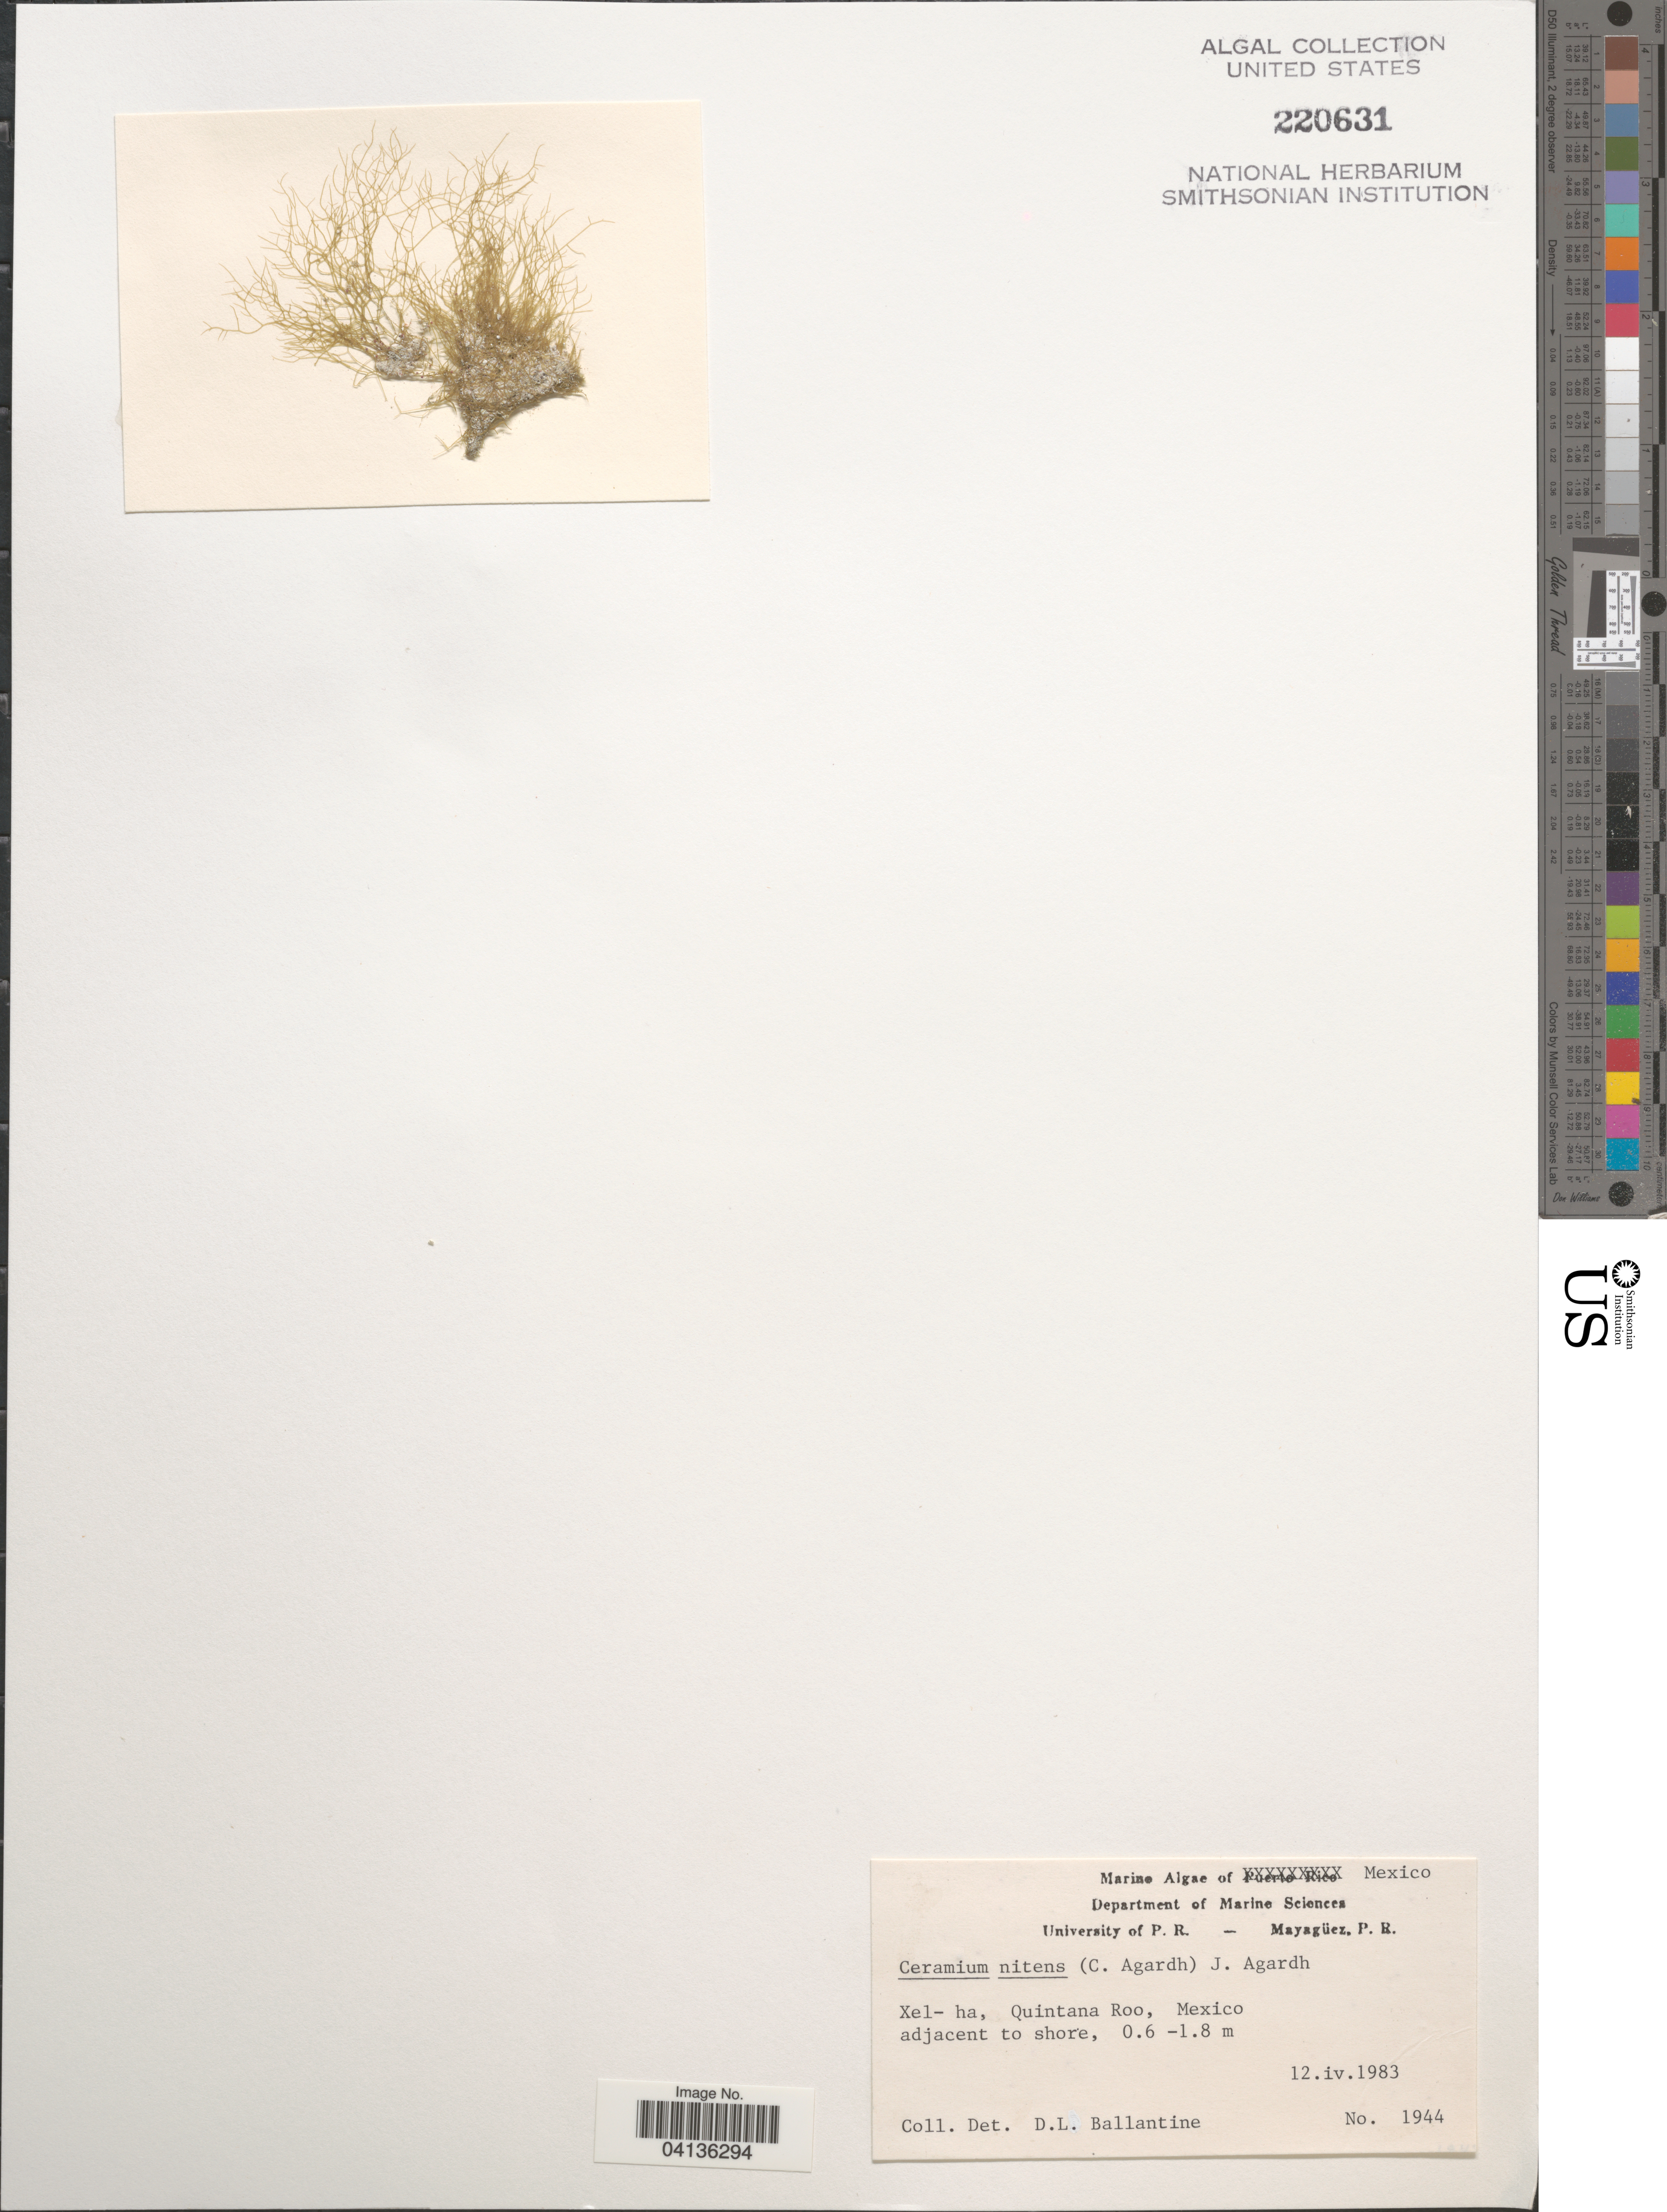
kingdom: Plantae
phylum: Rhodophyta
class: Florideophyceae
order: Ceramiales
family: Ceramiaceae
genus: Ceramium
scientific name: Ceramium nitens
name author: (C. Agardh) J. Agardh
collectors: D.L. Ballantine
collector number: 1944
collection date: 1983-04-12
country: Mexico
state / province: Quintana Roo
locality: Xel-ha.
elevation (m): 0.6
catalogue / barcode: US 220631